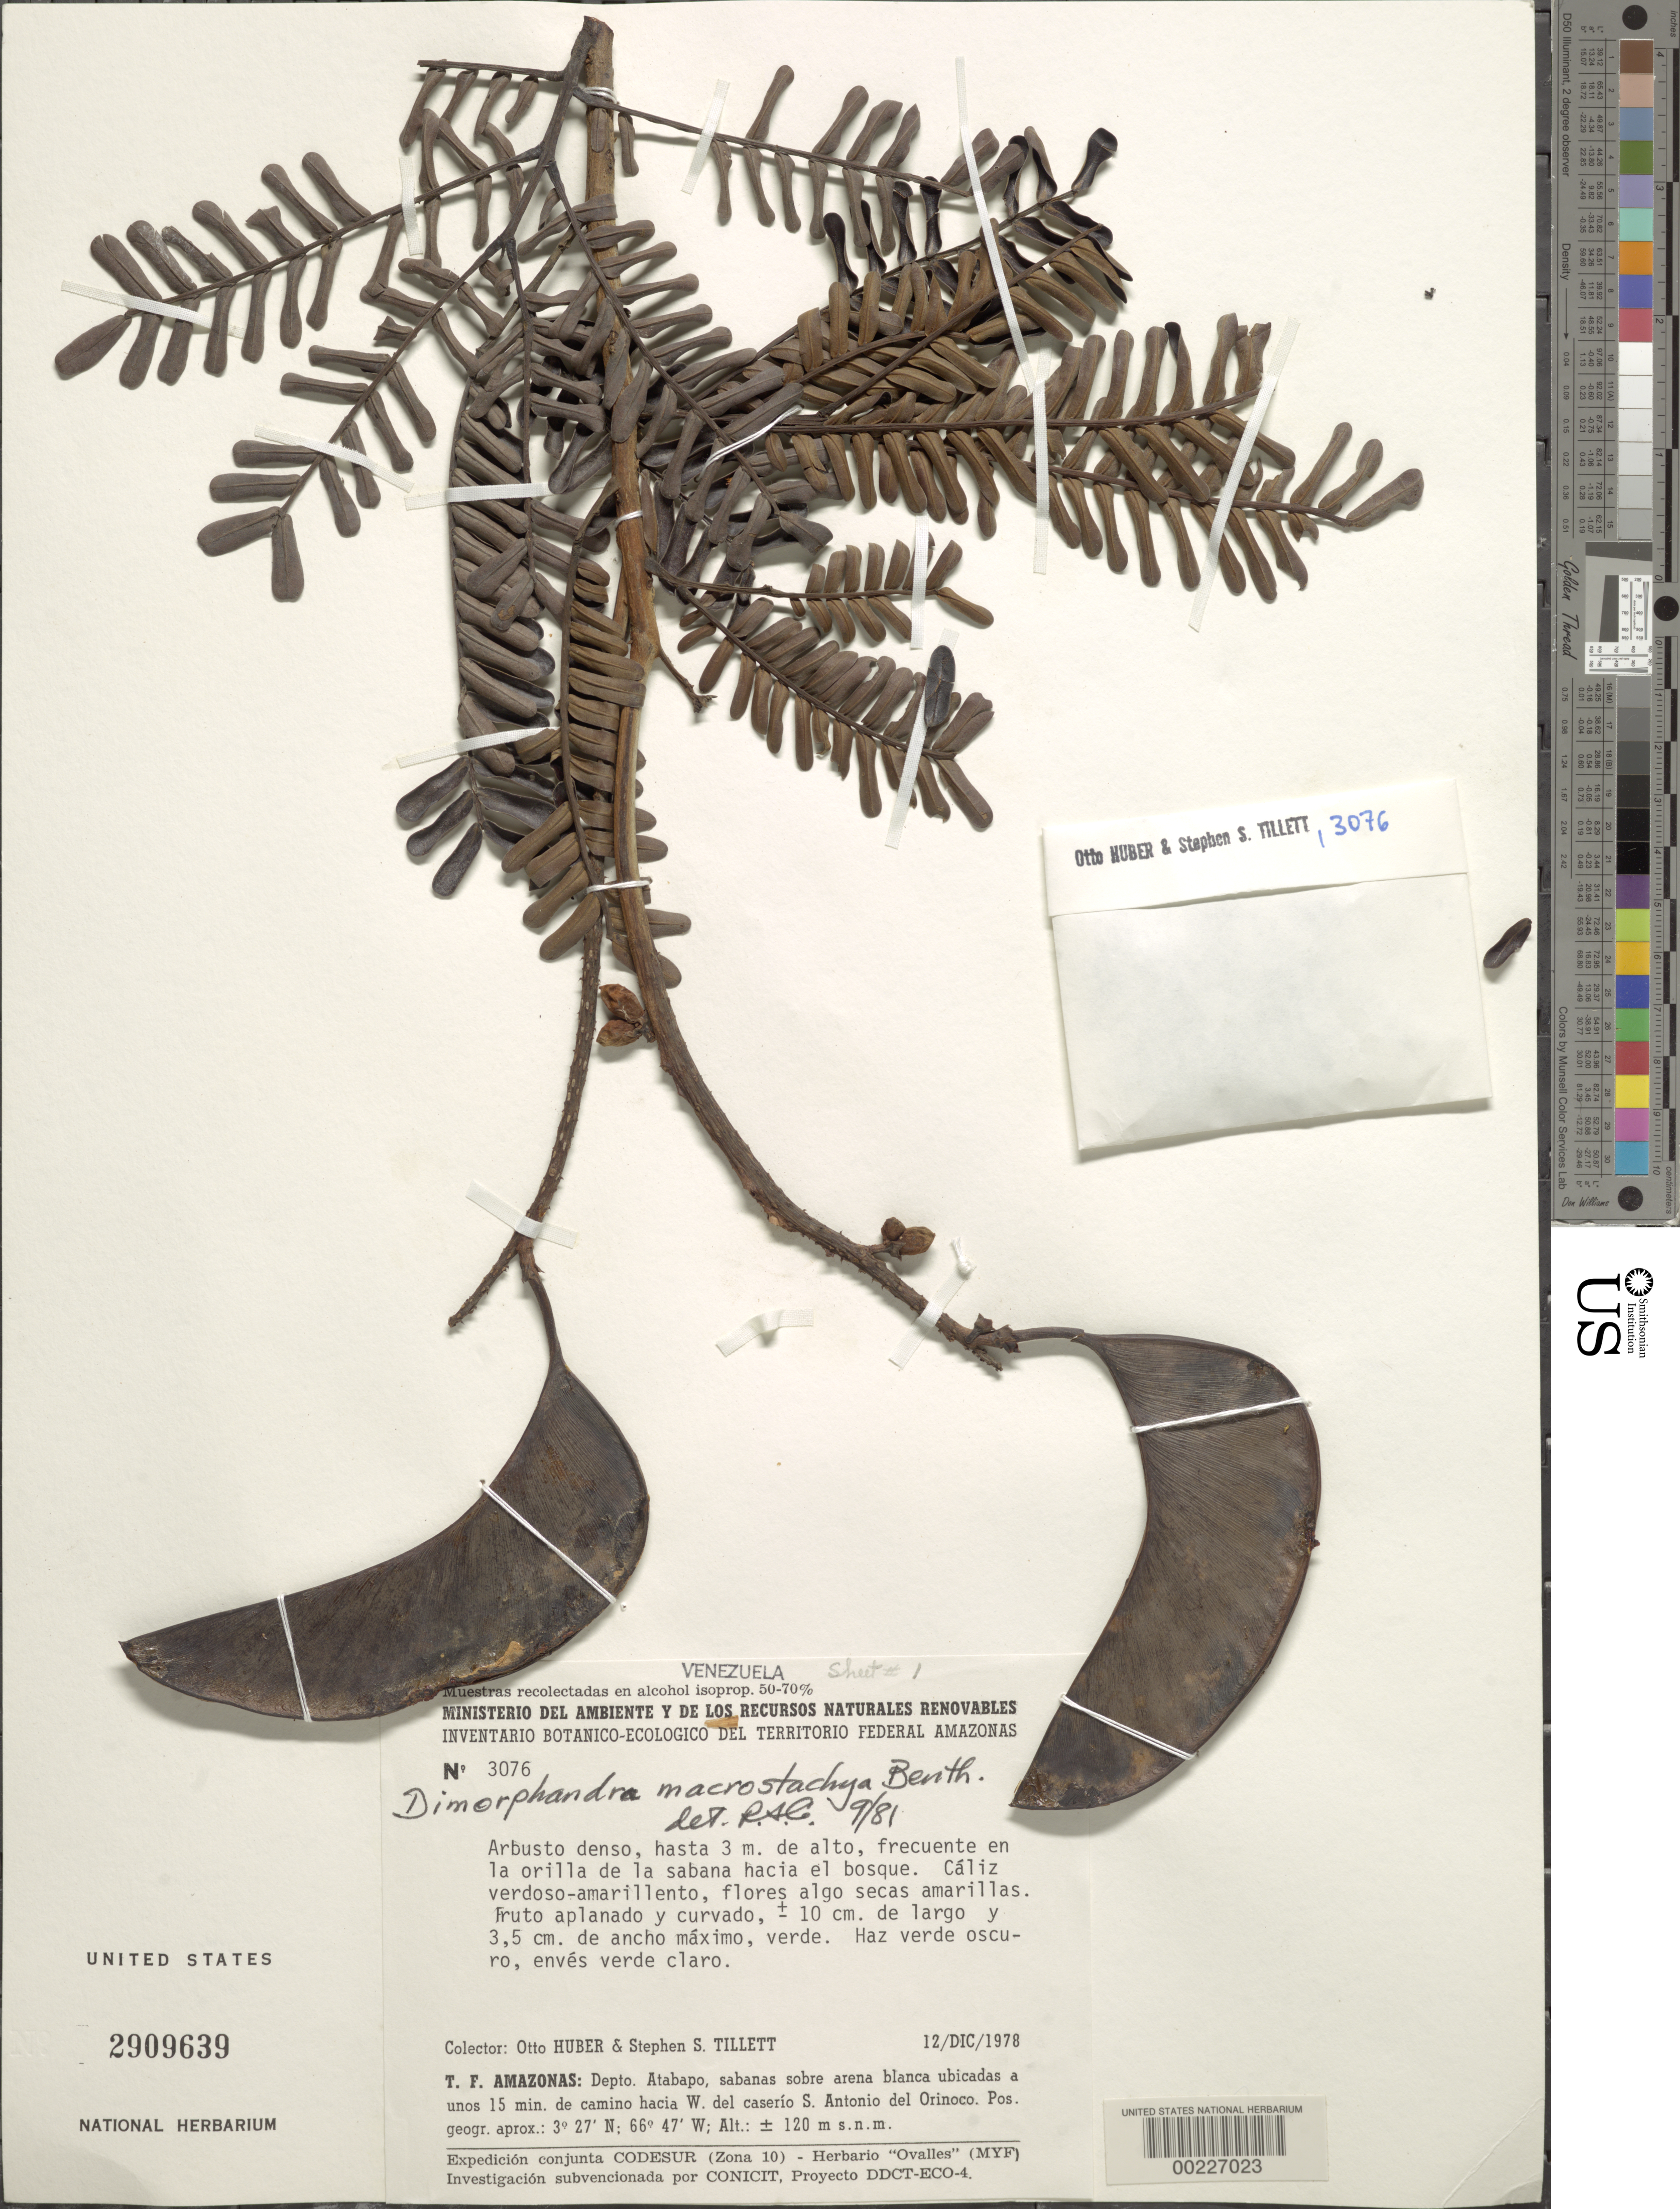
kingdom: Plantae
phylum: Tracheophyta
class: Magnoliopsida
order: Fabales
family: Fabaceae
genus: Dimorphandra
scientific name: Dimorphandra macrostachya subsp. macrostachya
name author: Benth.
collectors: O. Huber & S. S. Tillett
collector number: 3076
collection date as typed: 12 Dec 1978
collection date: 1978-12-12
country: Venezuela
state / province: Amazonas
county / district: Atabapo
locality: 15 min by road to w s. antonio del orinoco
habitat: Savanna over white sand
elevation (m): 120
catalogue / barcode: US 2909639